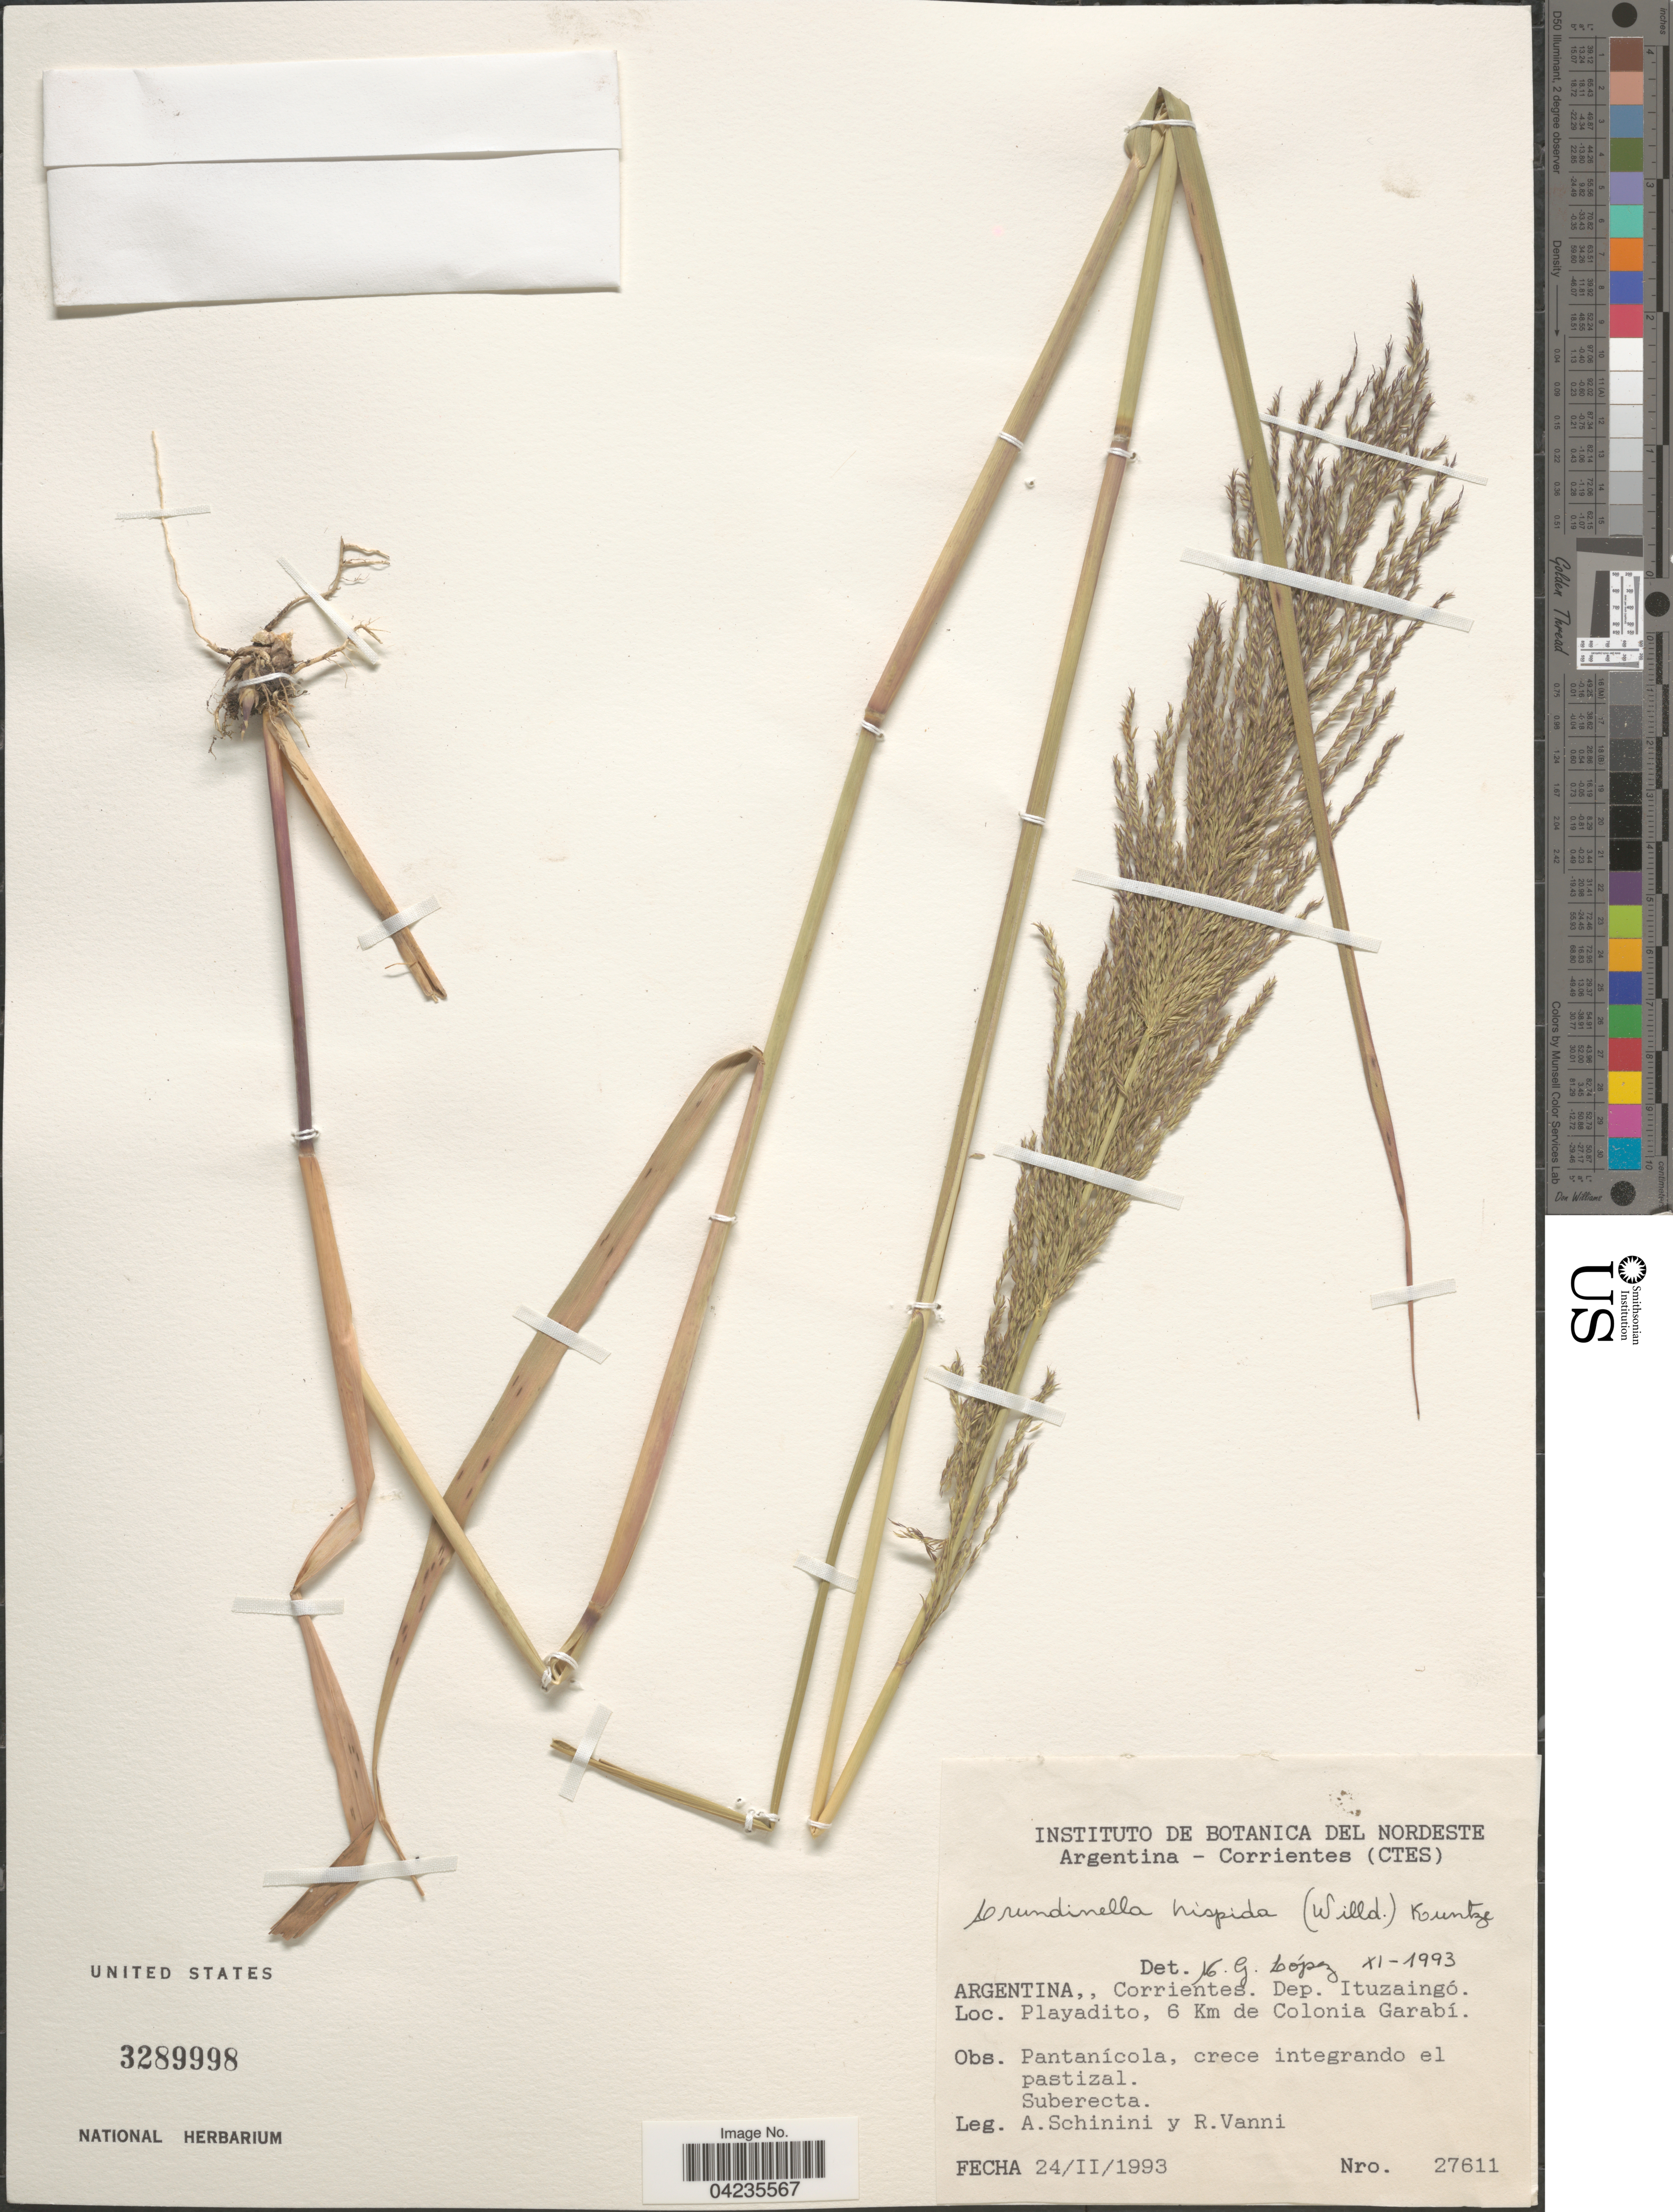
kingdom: Plantae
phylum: Tracheophyta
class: Liliopsida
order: Poales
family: Poaceae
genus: Arundinella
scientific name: Arundinella hispida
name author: (Humb. & Bonpl. ex Willd.) Kuntze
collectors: A. Schinini & R. Vanni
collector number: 27611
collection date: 1993-02-24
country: Argentina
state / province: Corrientes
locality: Corrientes. Dep. Ituzaingó. Playadito, 6 Km de Colonia Garabí.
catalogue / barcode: US 3289998